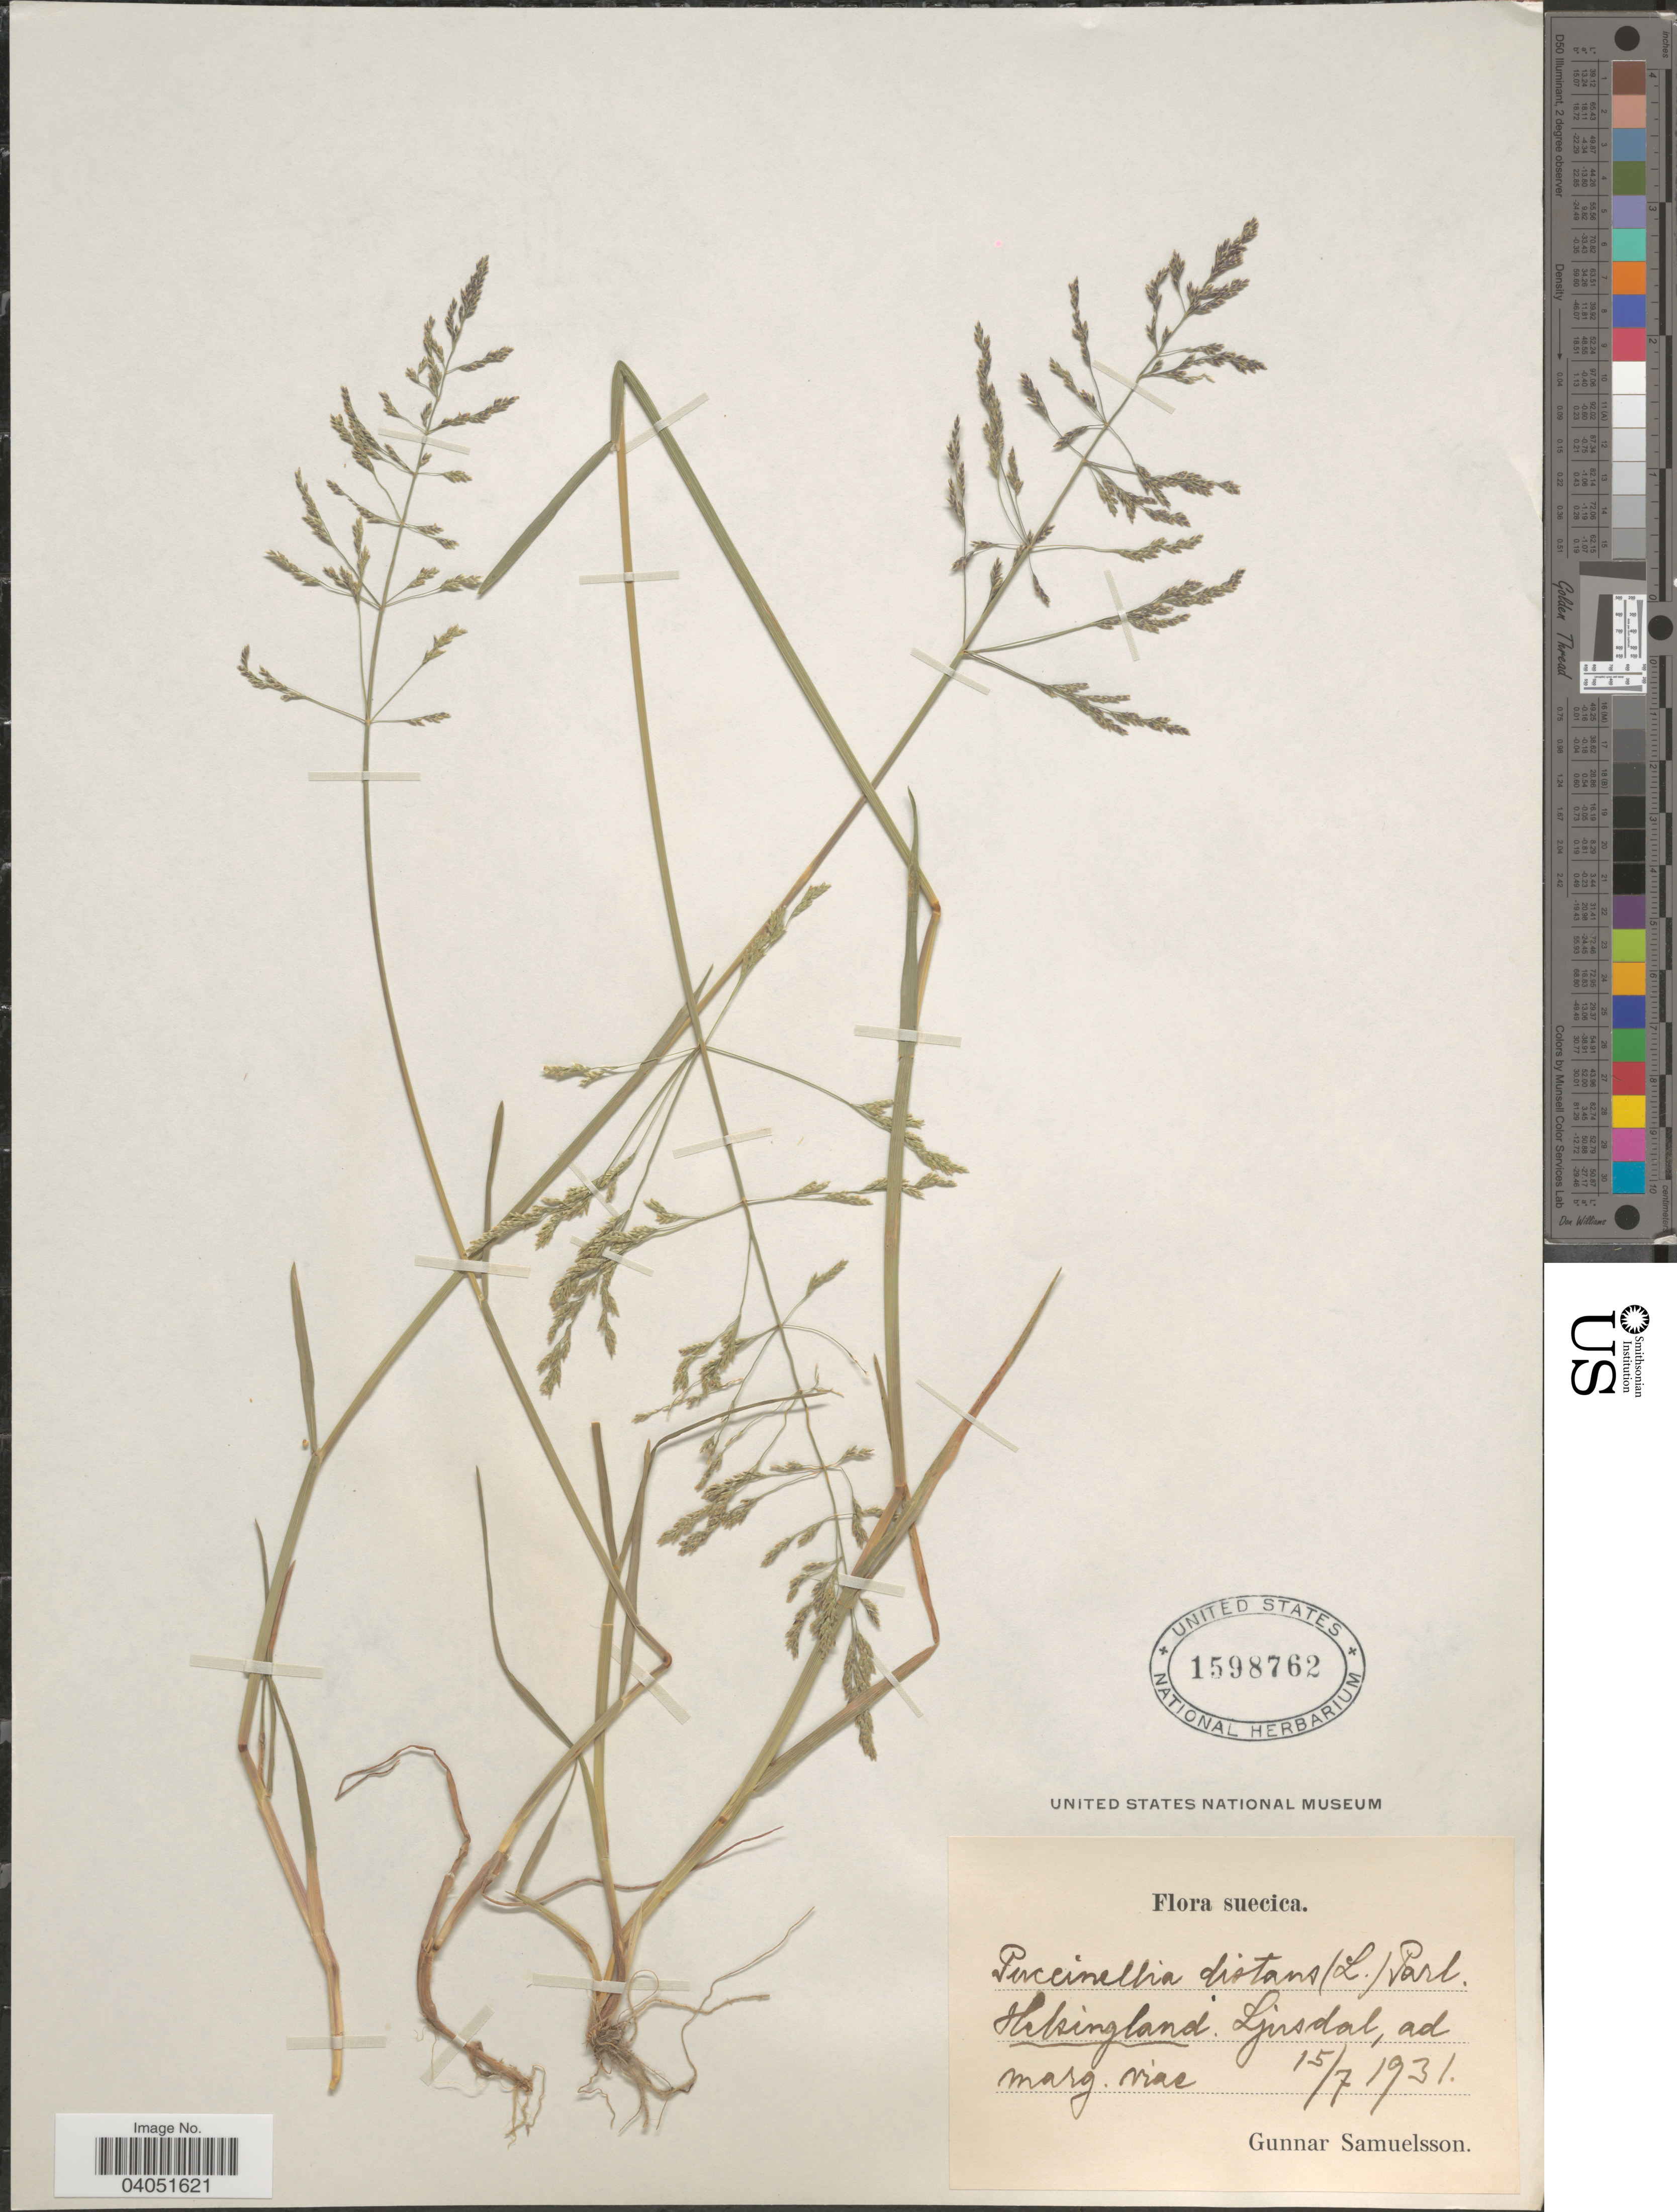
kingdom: Plantae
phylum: Tracheophyta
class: Liliopsida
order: Poales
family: Poaceae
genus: Puccinellia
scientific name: Puccinellia distans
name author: (Jacq.) Parl.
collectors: G. Samuelsson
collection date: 1931-07-15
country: Sweden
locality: Suecica. Helsingland. Ljusdal, ad marg. vias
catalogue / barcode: US 1598762